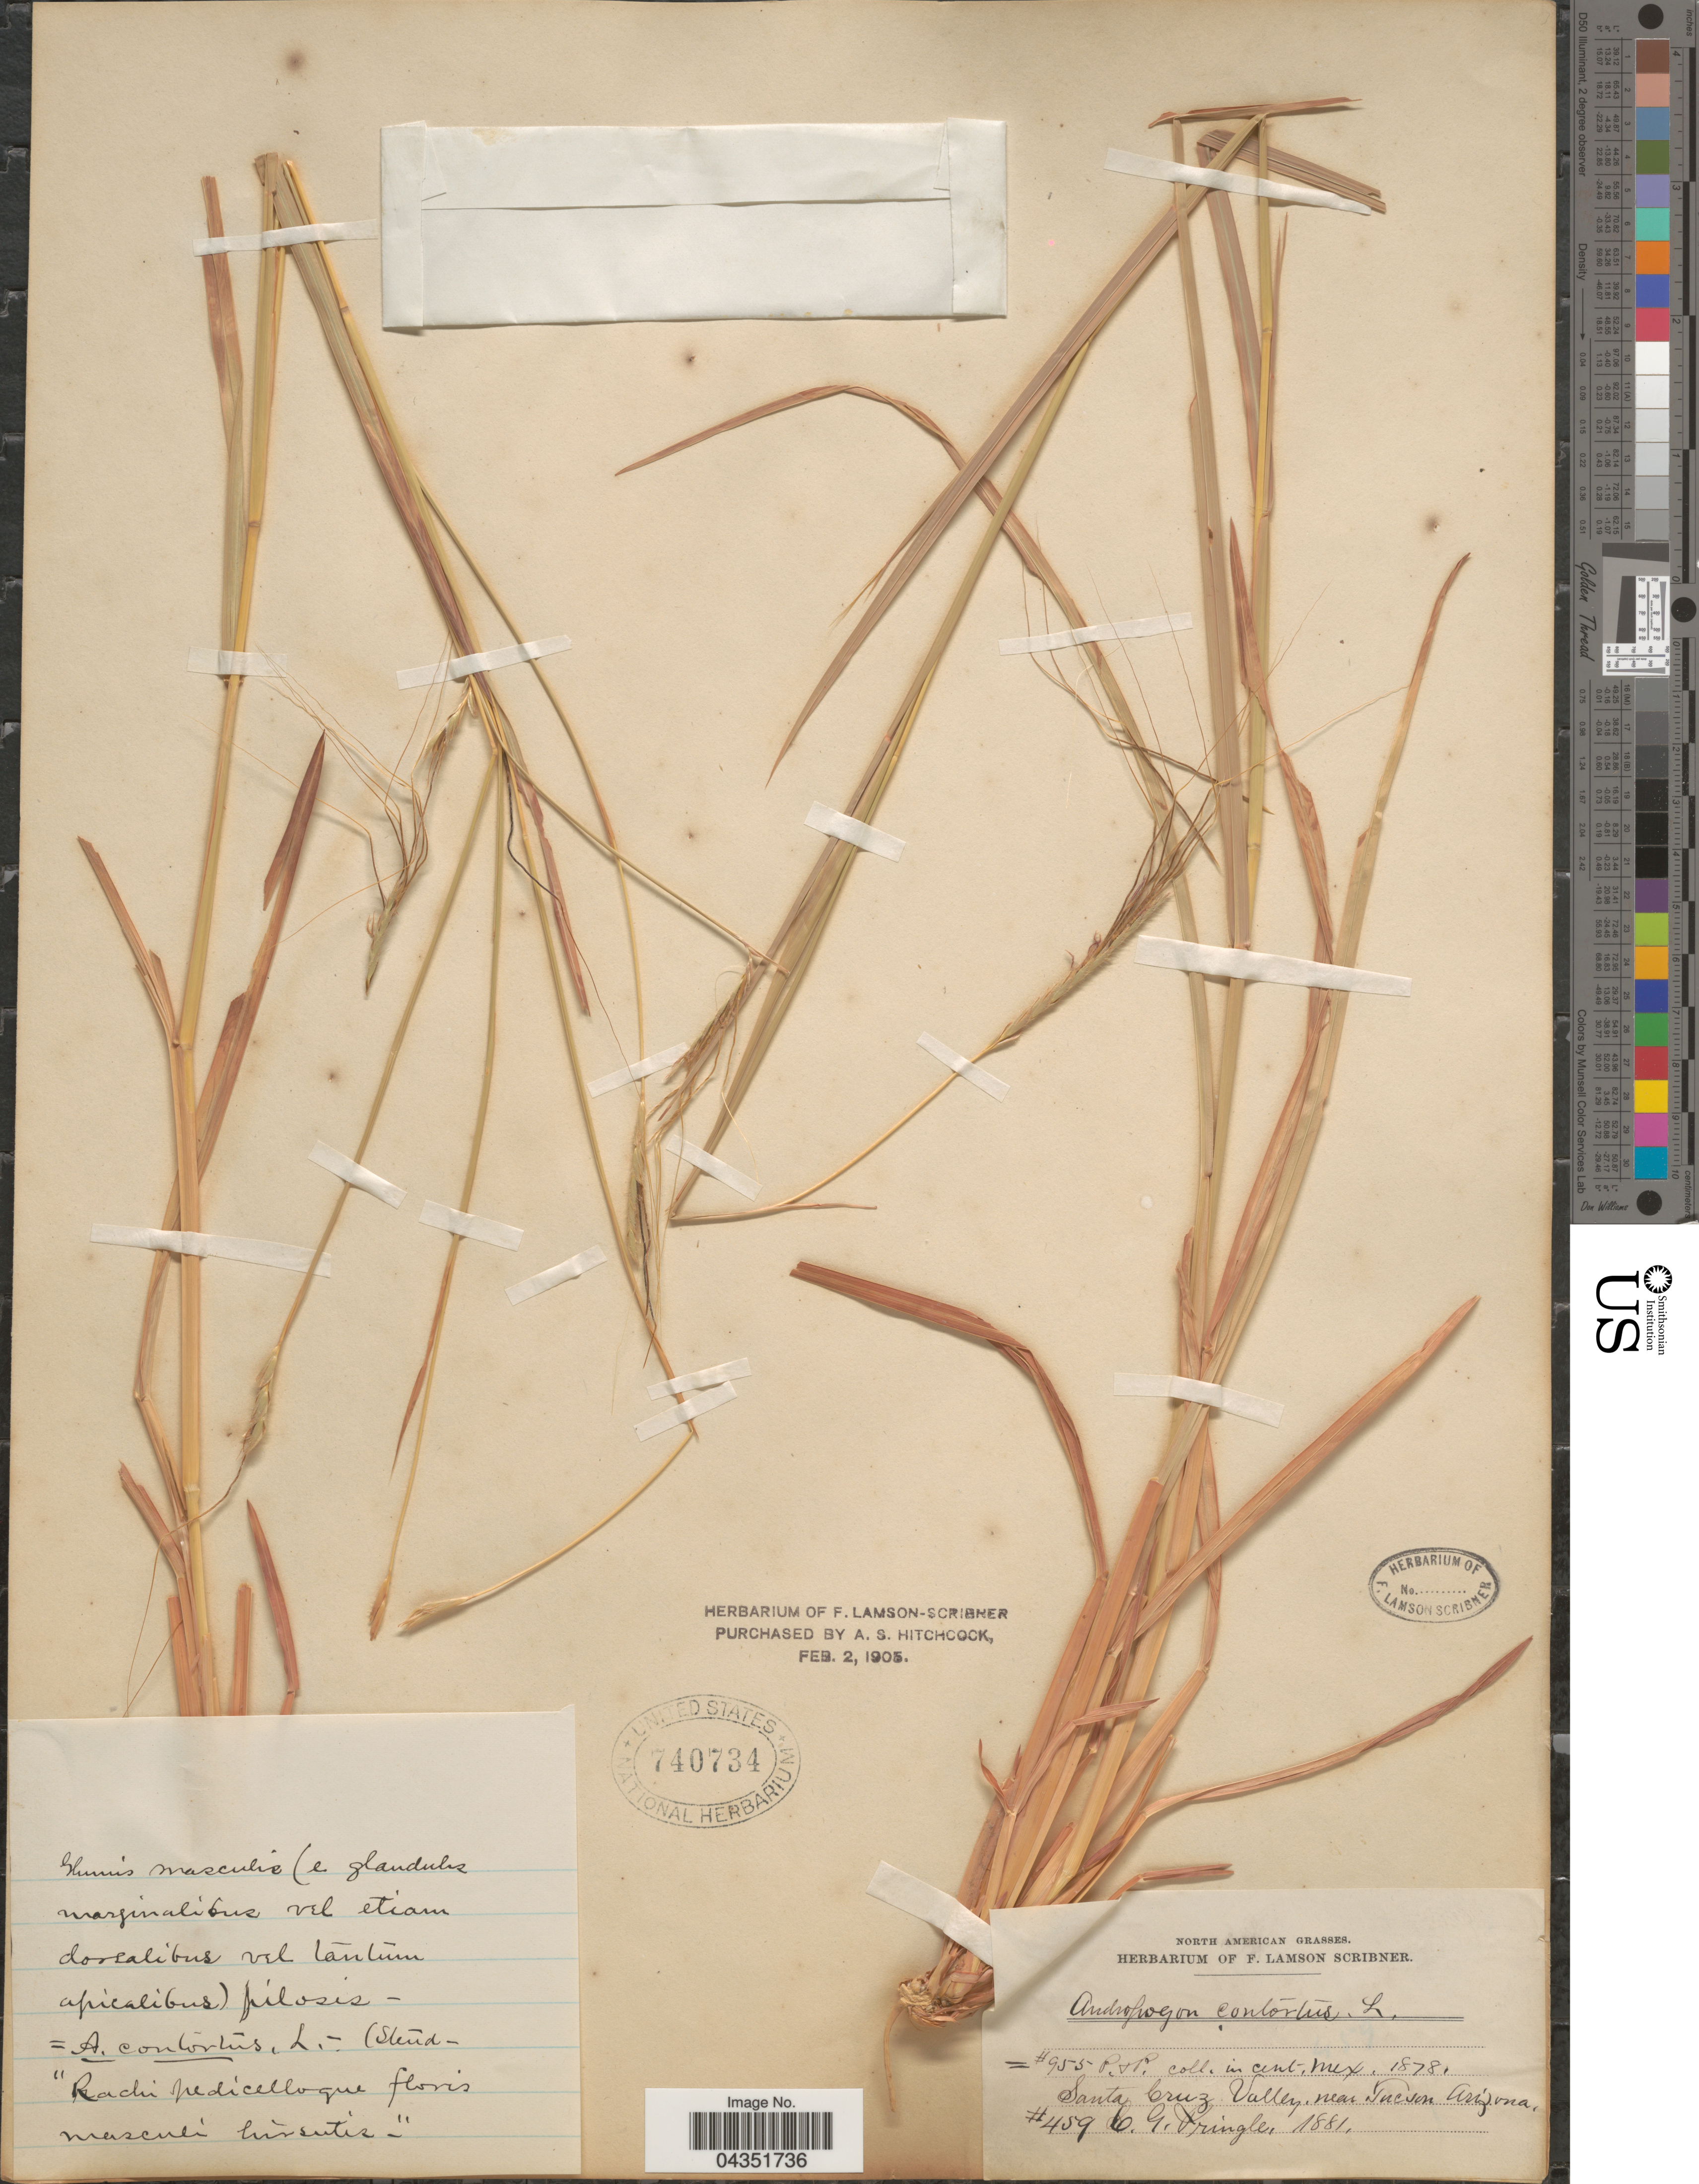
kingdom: Plantae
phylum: Tracheophyta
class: Liliopsida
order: Poales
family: Poaceae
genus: Heteropogon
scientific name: Heteropogon contortus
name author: (L.) P. Beauv. ex Roem. & Schult.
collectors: C. G. Pringle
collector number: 459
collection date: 1881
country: United States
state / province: Arizona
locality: Santa Cruz Valley, near Tucson.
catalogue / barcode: US 740734